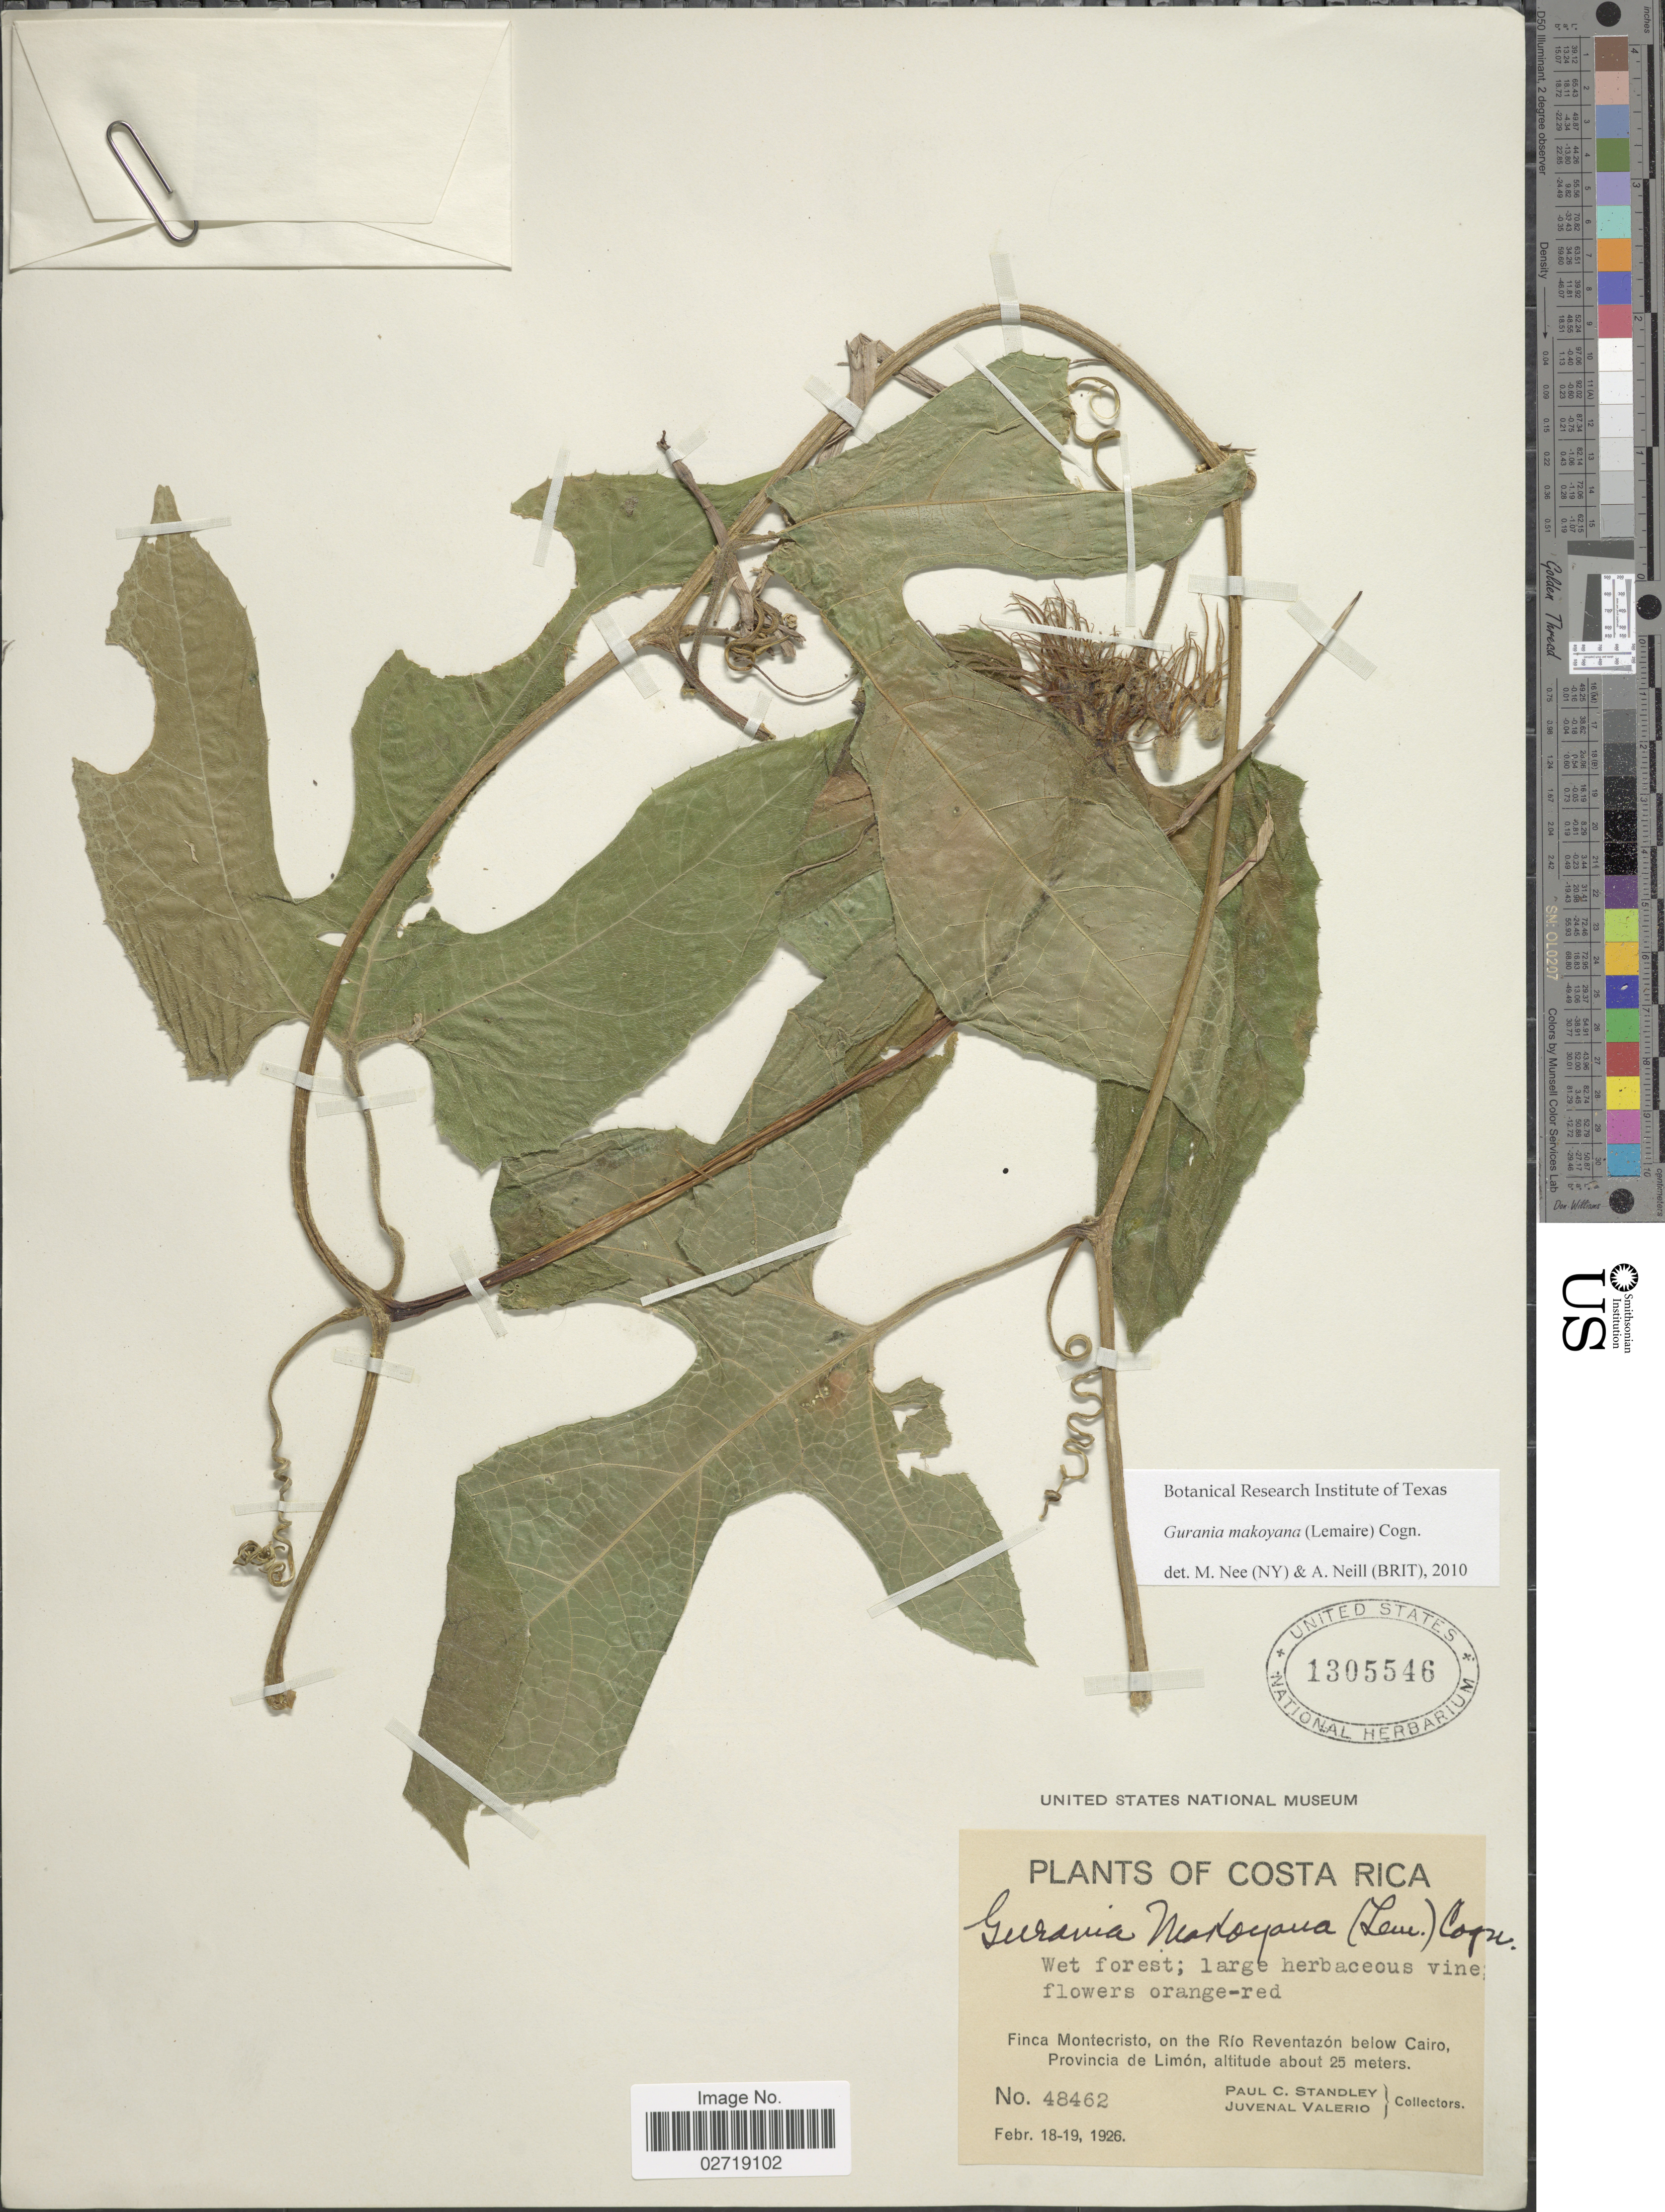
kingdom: Plantae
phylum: Tracheophyta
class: Magnoliopsida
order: Cucurbitales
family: Cucurbitaceae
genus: Gurania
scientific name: Gurania makoyana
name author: (Lem.) Cogn.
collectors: P. C. Standley & J. Valerio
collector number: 48462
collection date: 1926-02-18/1926-02-19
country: Costa Rica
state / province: Limón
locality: Finca Montecristo, on the Rio Reventazon below Cairo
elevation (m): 25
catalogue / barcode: US 1305546